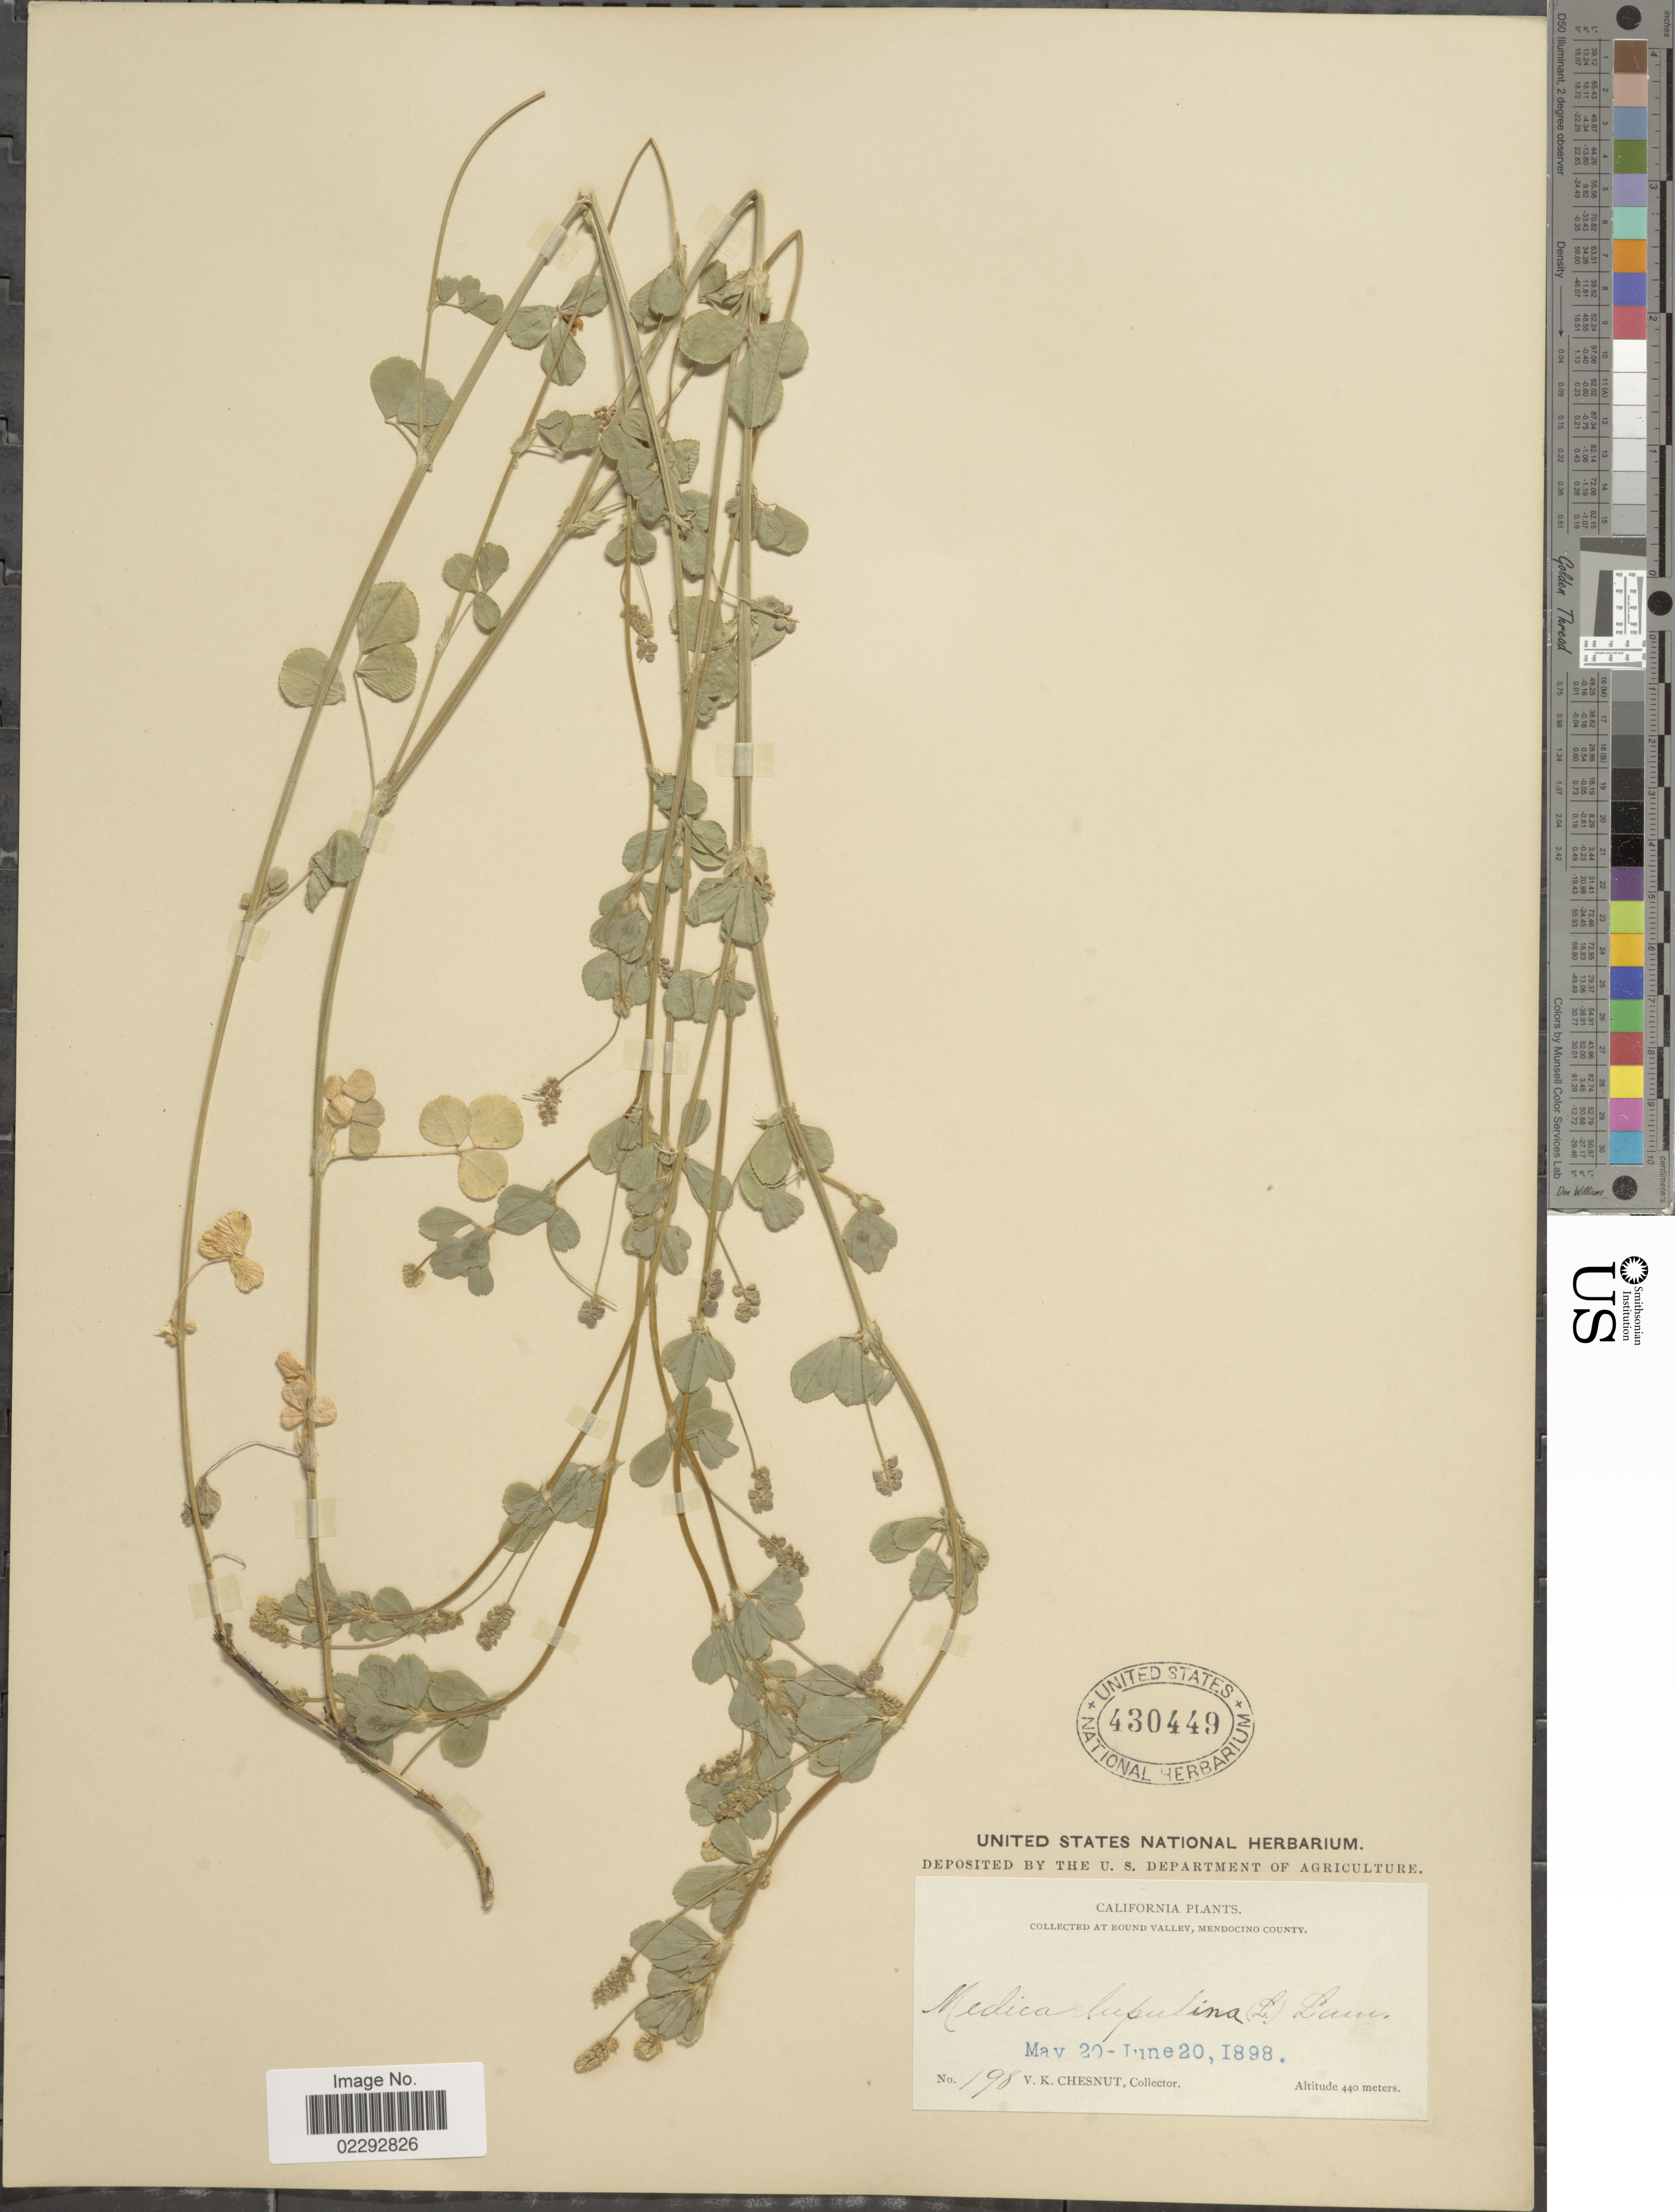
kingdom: Plantae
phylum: Tracheophyta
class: Magnoliopsida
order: Fabales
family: Fabaceae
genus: Medicago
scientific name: Medicago lupulina var. lupulina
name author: L.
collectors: V. Chesnut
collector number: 198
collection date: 1898-05-20/1898-06-20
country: United States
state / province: California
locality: California.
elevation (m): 440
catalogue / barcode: US 430449